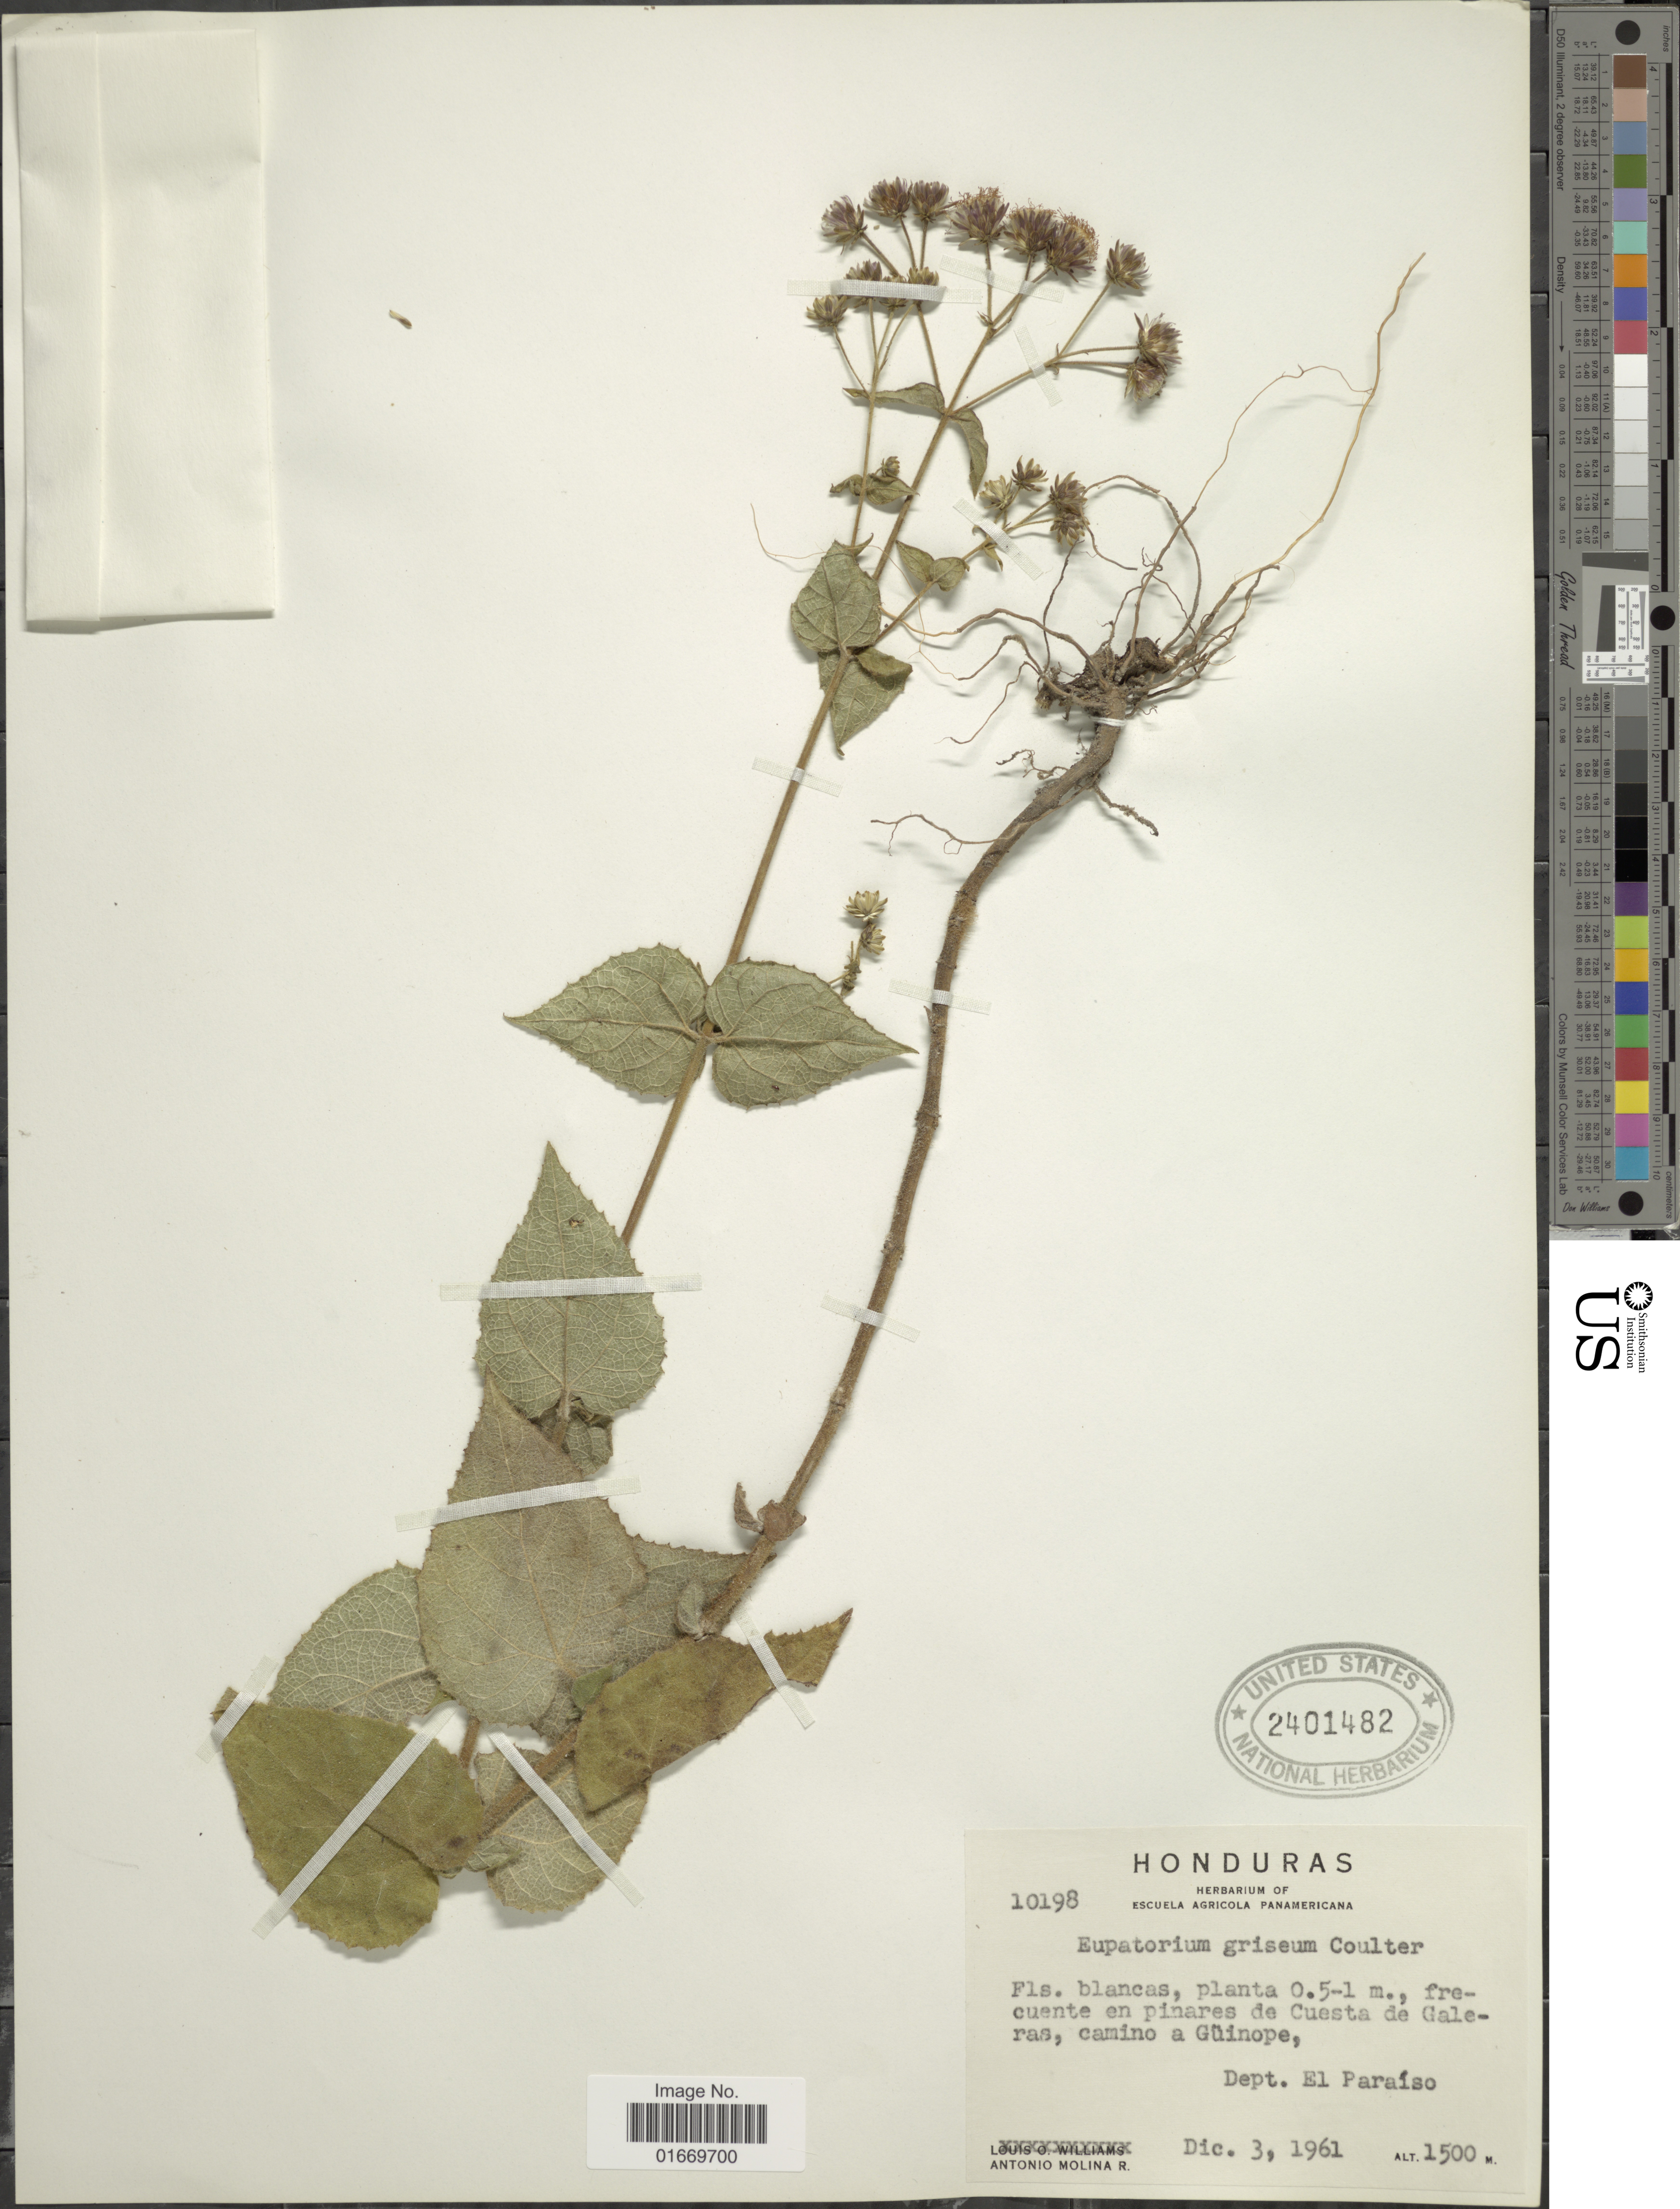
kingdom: Plantae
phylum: Tracheophyta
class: Magnoliopsida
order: Asterales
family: Asteraceae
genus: Peteravenia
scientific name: Peteravenia grisea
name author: (J.M. Coult.) R.M. King & H. Rob.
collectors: A. Molina R.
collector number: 10198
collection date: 1961-12-03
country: Honduras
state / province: El Paraíso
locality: Honduras. en pinares de Cuesta de Galeras, camino a Guinope. Dept. El Paraiso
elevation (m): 1500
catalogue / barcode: US 2401482